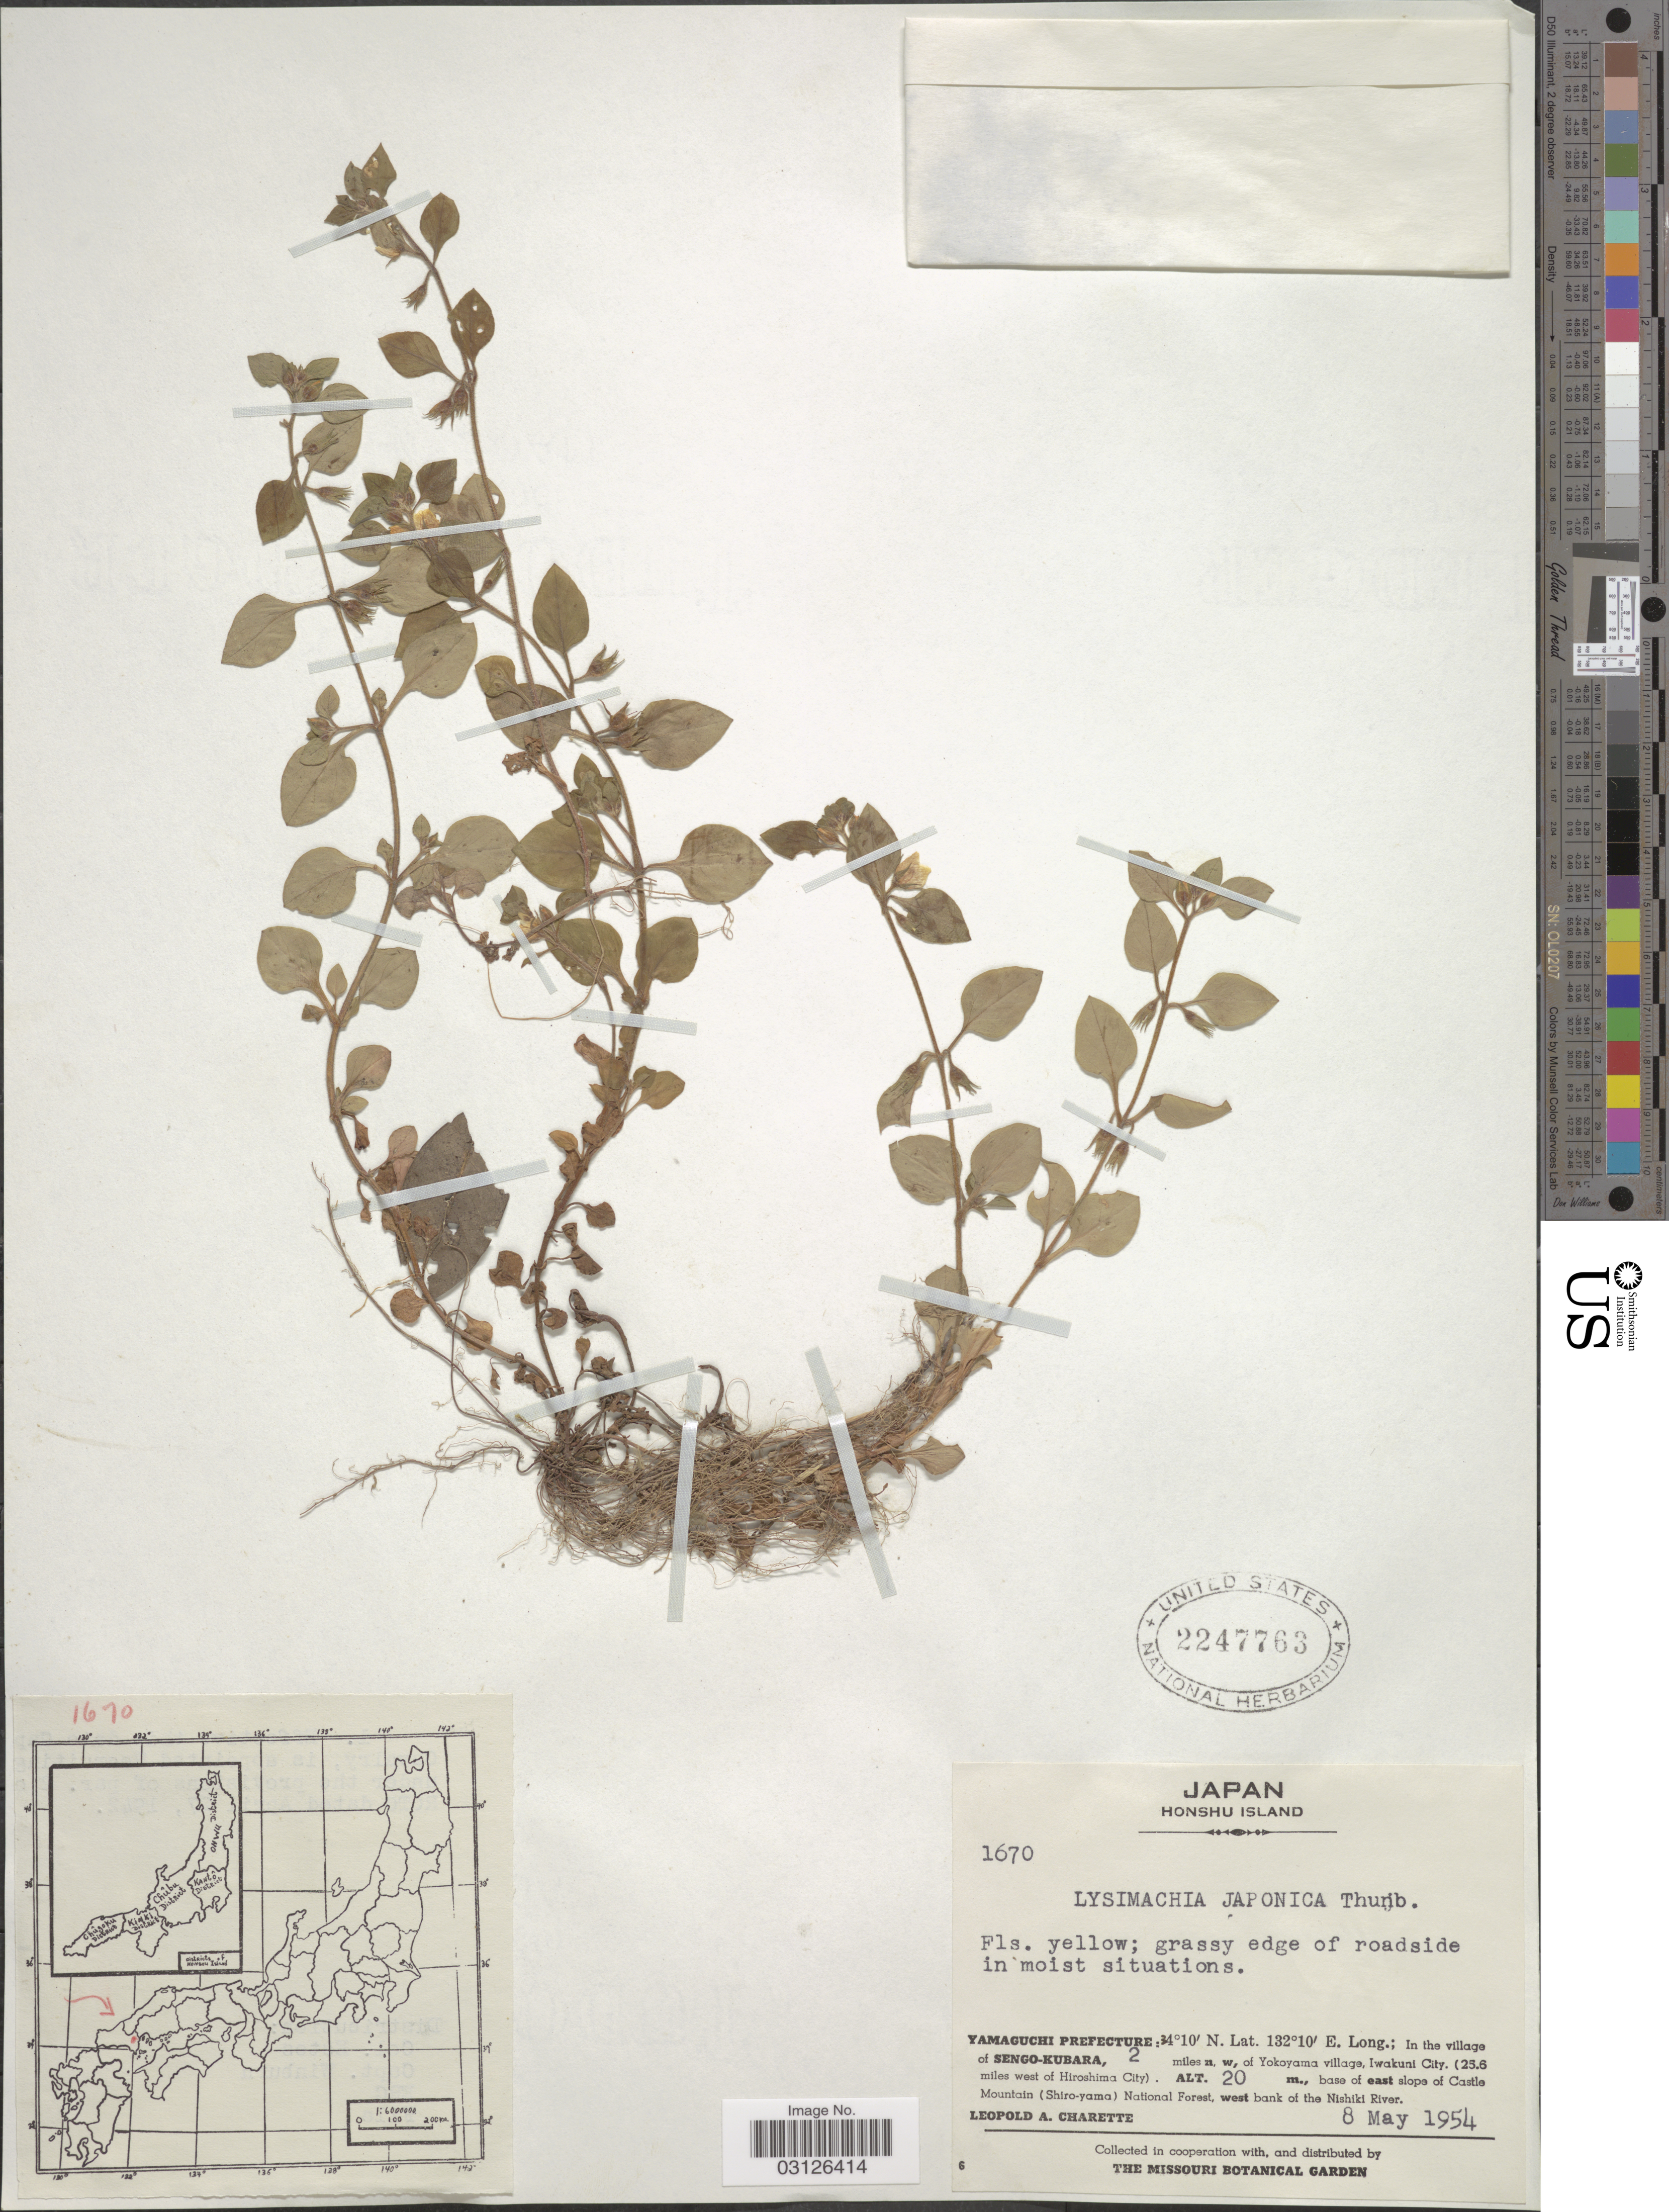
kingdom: Plantae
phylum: Tracheophyta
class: Magnoliopsida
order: Ericales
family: Primulaceae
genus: Lysimachia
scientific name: Lysimachia japonica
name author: Thunb.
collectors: L. A. Charette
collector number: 1670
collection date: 1954-05-08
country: Japan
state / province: Yamaguti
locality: Honshu Island. Yamaguchi Prefecture. In the village of Sengo-Kubara, 2 miles n.w, of Yokoyama village, Iwakuni City. (25.6 miles west of Hiroshima City), base of east slope of Castle Mountain (Shiro-yama) National Forest, west bank of the Nishiki River.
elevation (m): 20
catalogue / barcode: US 2247763